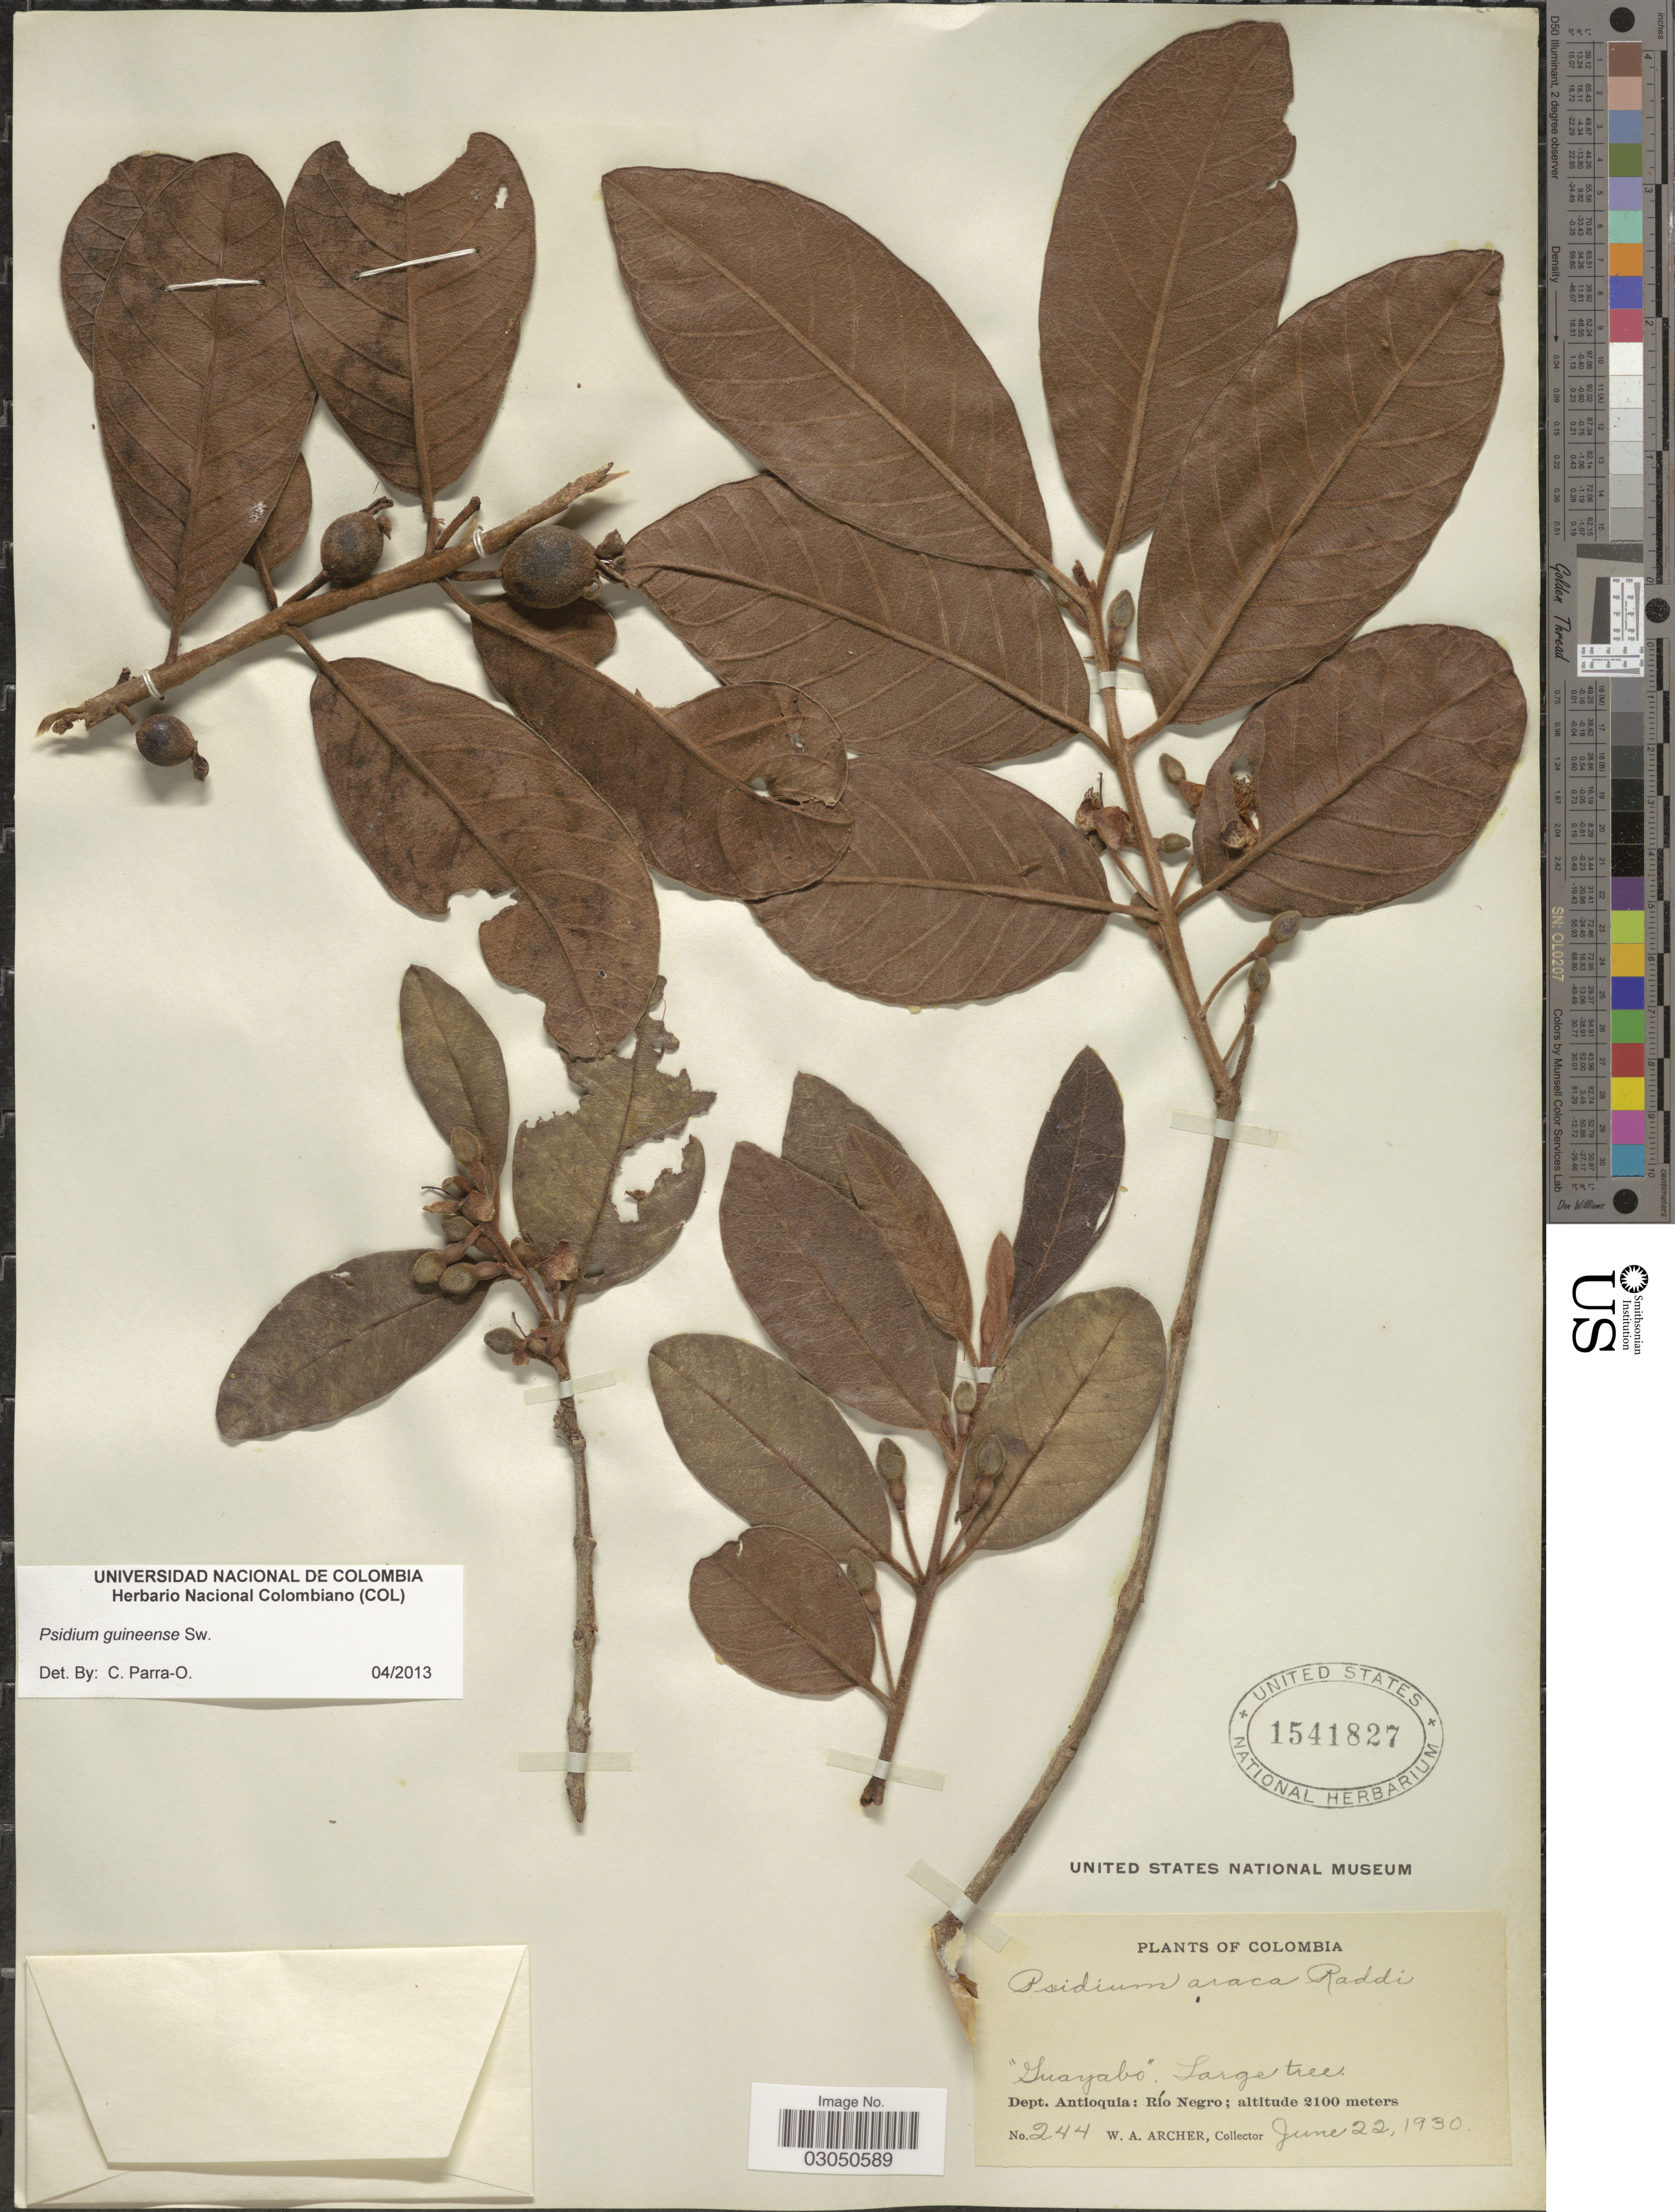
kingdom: Plantae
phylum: Tracheophyta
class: Magnoliopsida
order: Myrtales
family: Myrtaceae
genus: Psidium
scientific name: Psidium guineense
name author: Sw.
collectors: W. Archer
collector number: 244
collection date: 1930-06-22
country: Colombia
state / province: Antioquia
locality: Dept. Antioquia: Río Negro.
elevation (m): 2100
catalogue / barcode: US 1541827